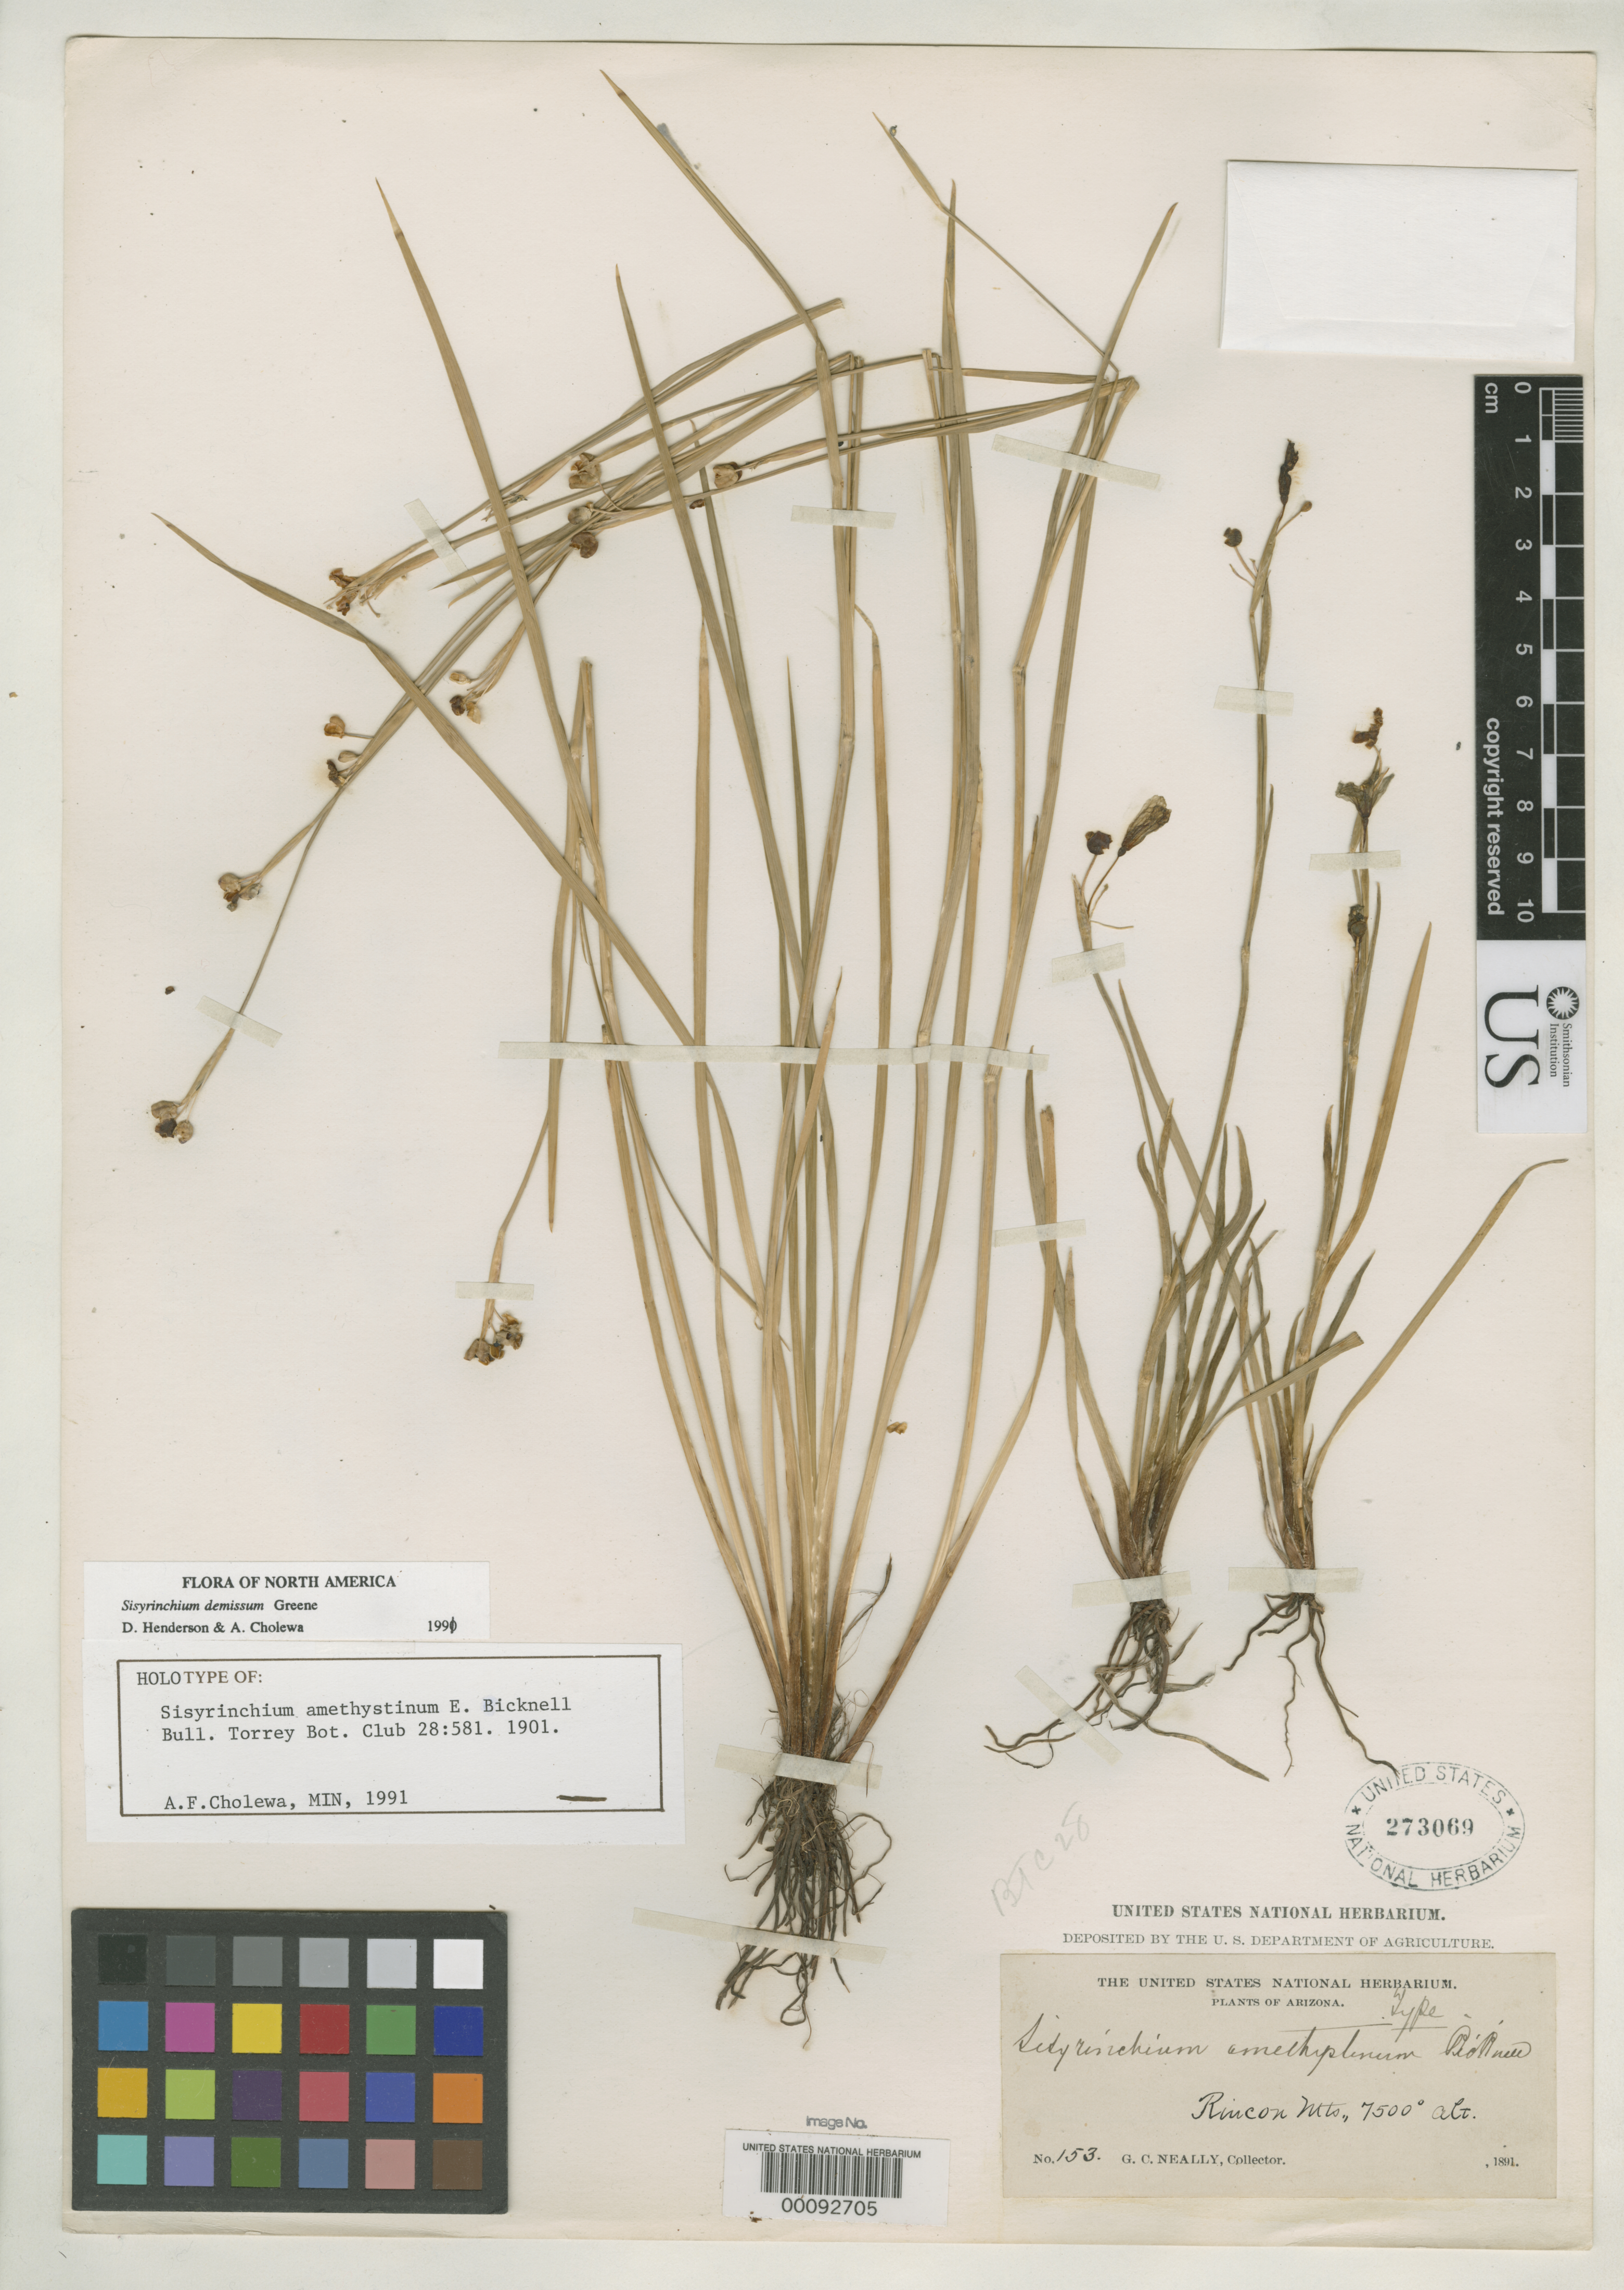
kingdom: Plantae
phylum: Tracheophyta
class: Liliopsida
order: Asparagales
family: Iridaceae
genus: Sisyrinchium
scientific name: Sisyrinchium amethystinum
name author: E.P. Bicknell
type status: Holotype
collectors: G. C. Nealley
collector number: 153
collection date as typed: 1891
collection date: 1891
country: United States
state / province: Arizona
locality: Rincon Mts.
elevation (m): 2286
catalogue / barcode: US 273069